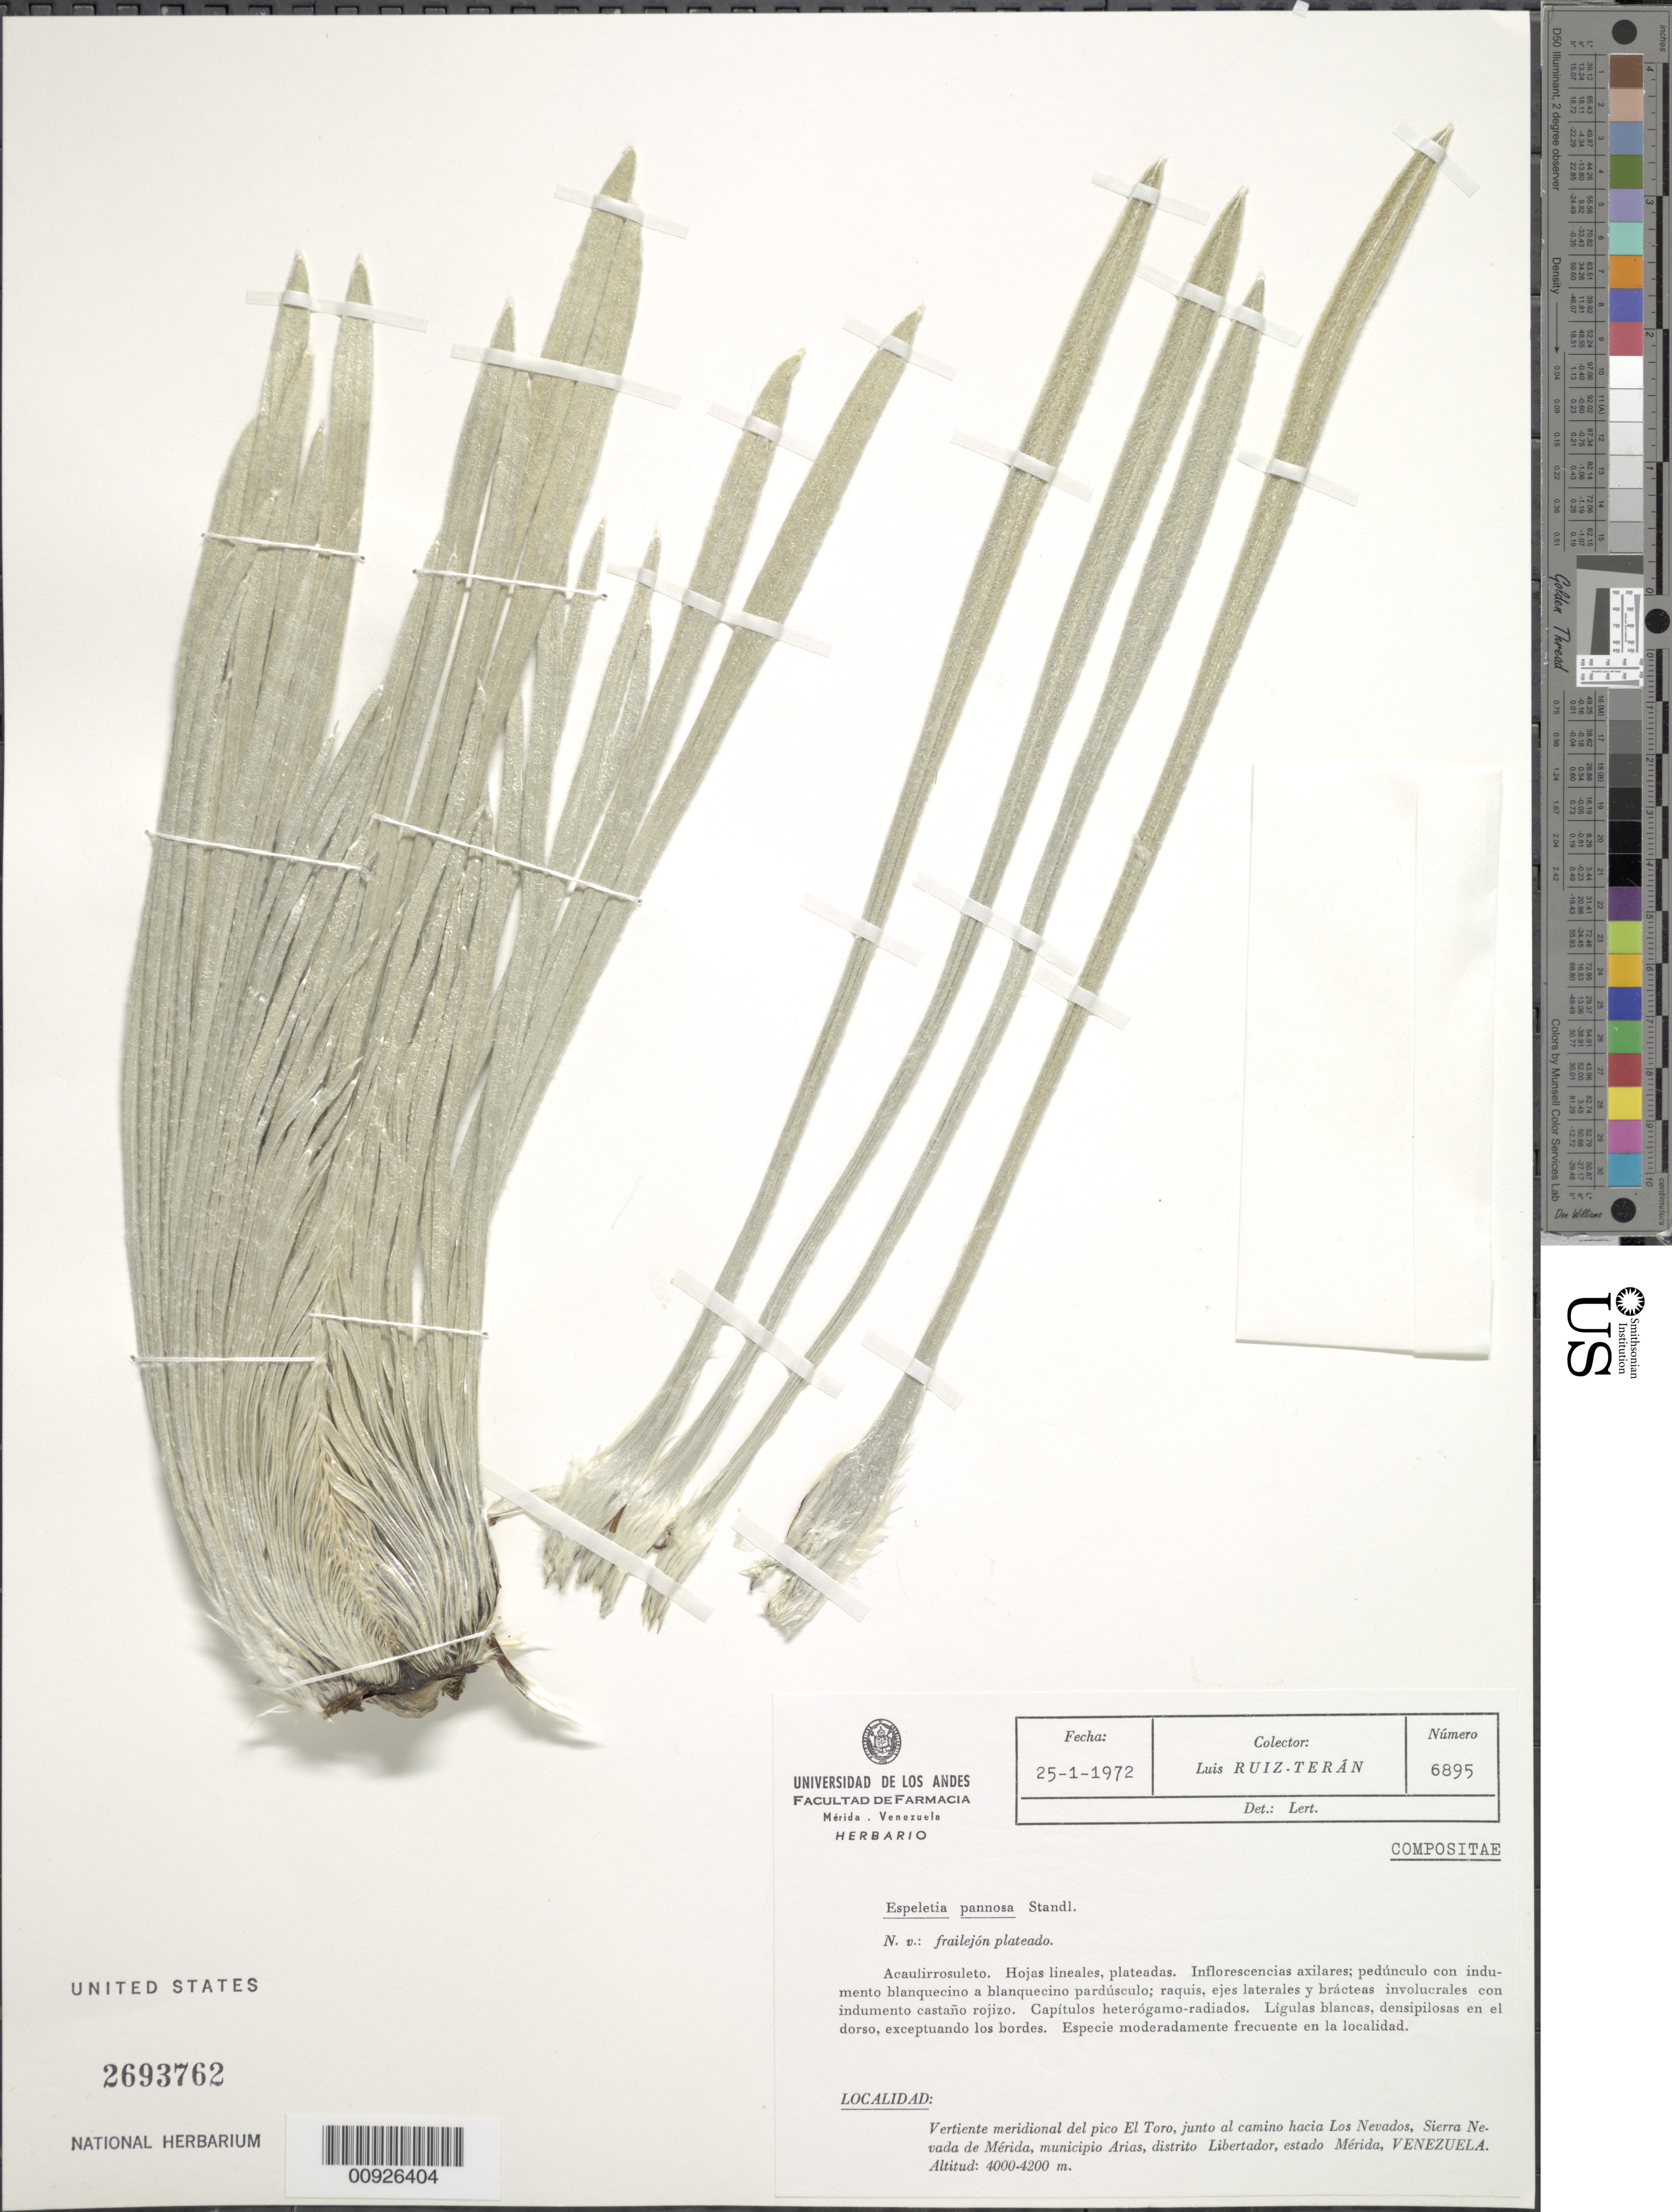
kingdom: Plantae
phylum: Tracheophyta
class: Magnoliopsida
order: Asterales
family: Asteraceae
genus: Espeletiopsis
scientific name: Espeletiopsis pannosa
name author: (Standl.) Cuatrec.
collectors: L. E. Ruíz-Terán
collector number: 6895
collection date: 1972-01-25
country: Venezuela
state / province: Mérida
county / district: Libertador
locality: Vertiente meridional del pico El Toro, junto al camino hacia Los Nevados, Sierra Nevada de Mérida, M. Arias.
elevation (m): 4000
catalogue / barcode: US 2693762